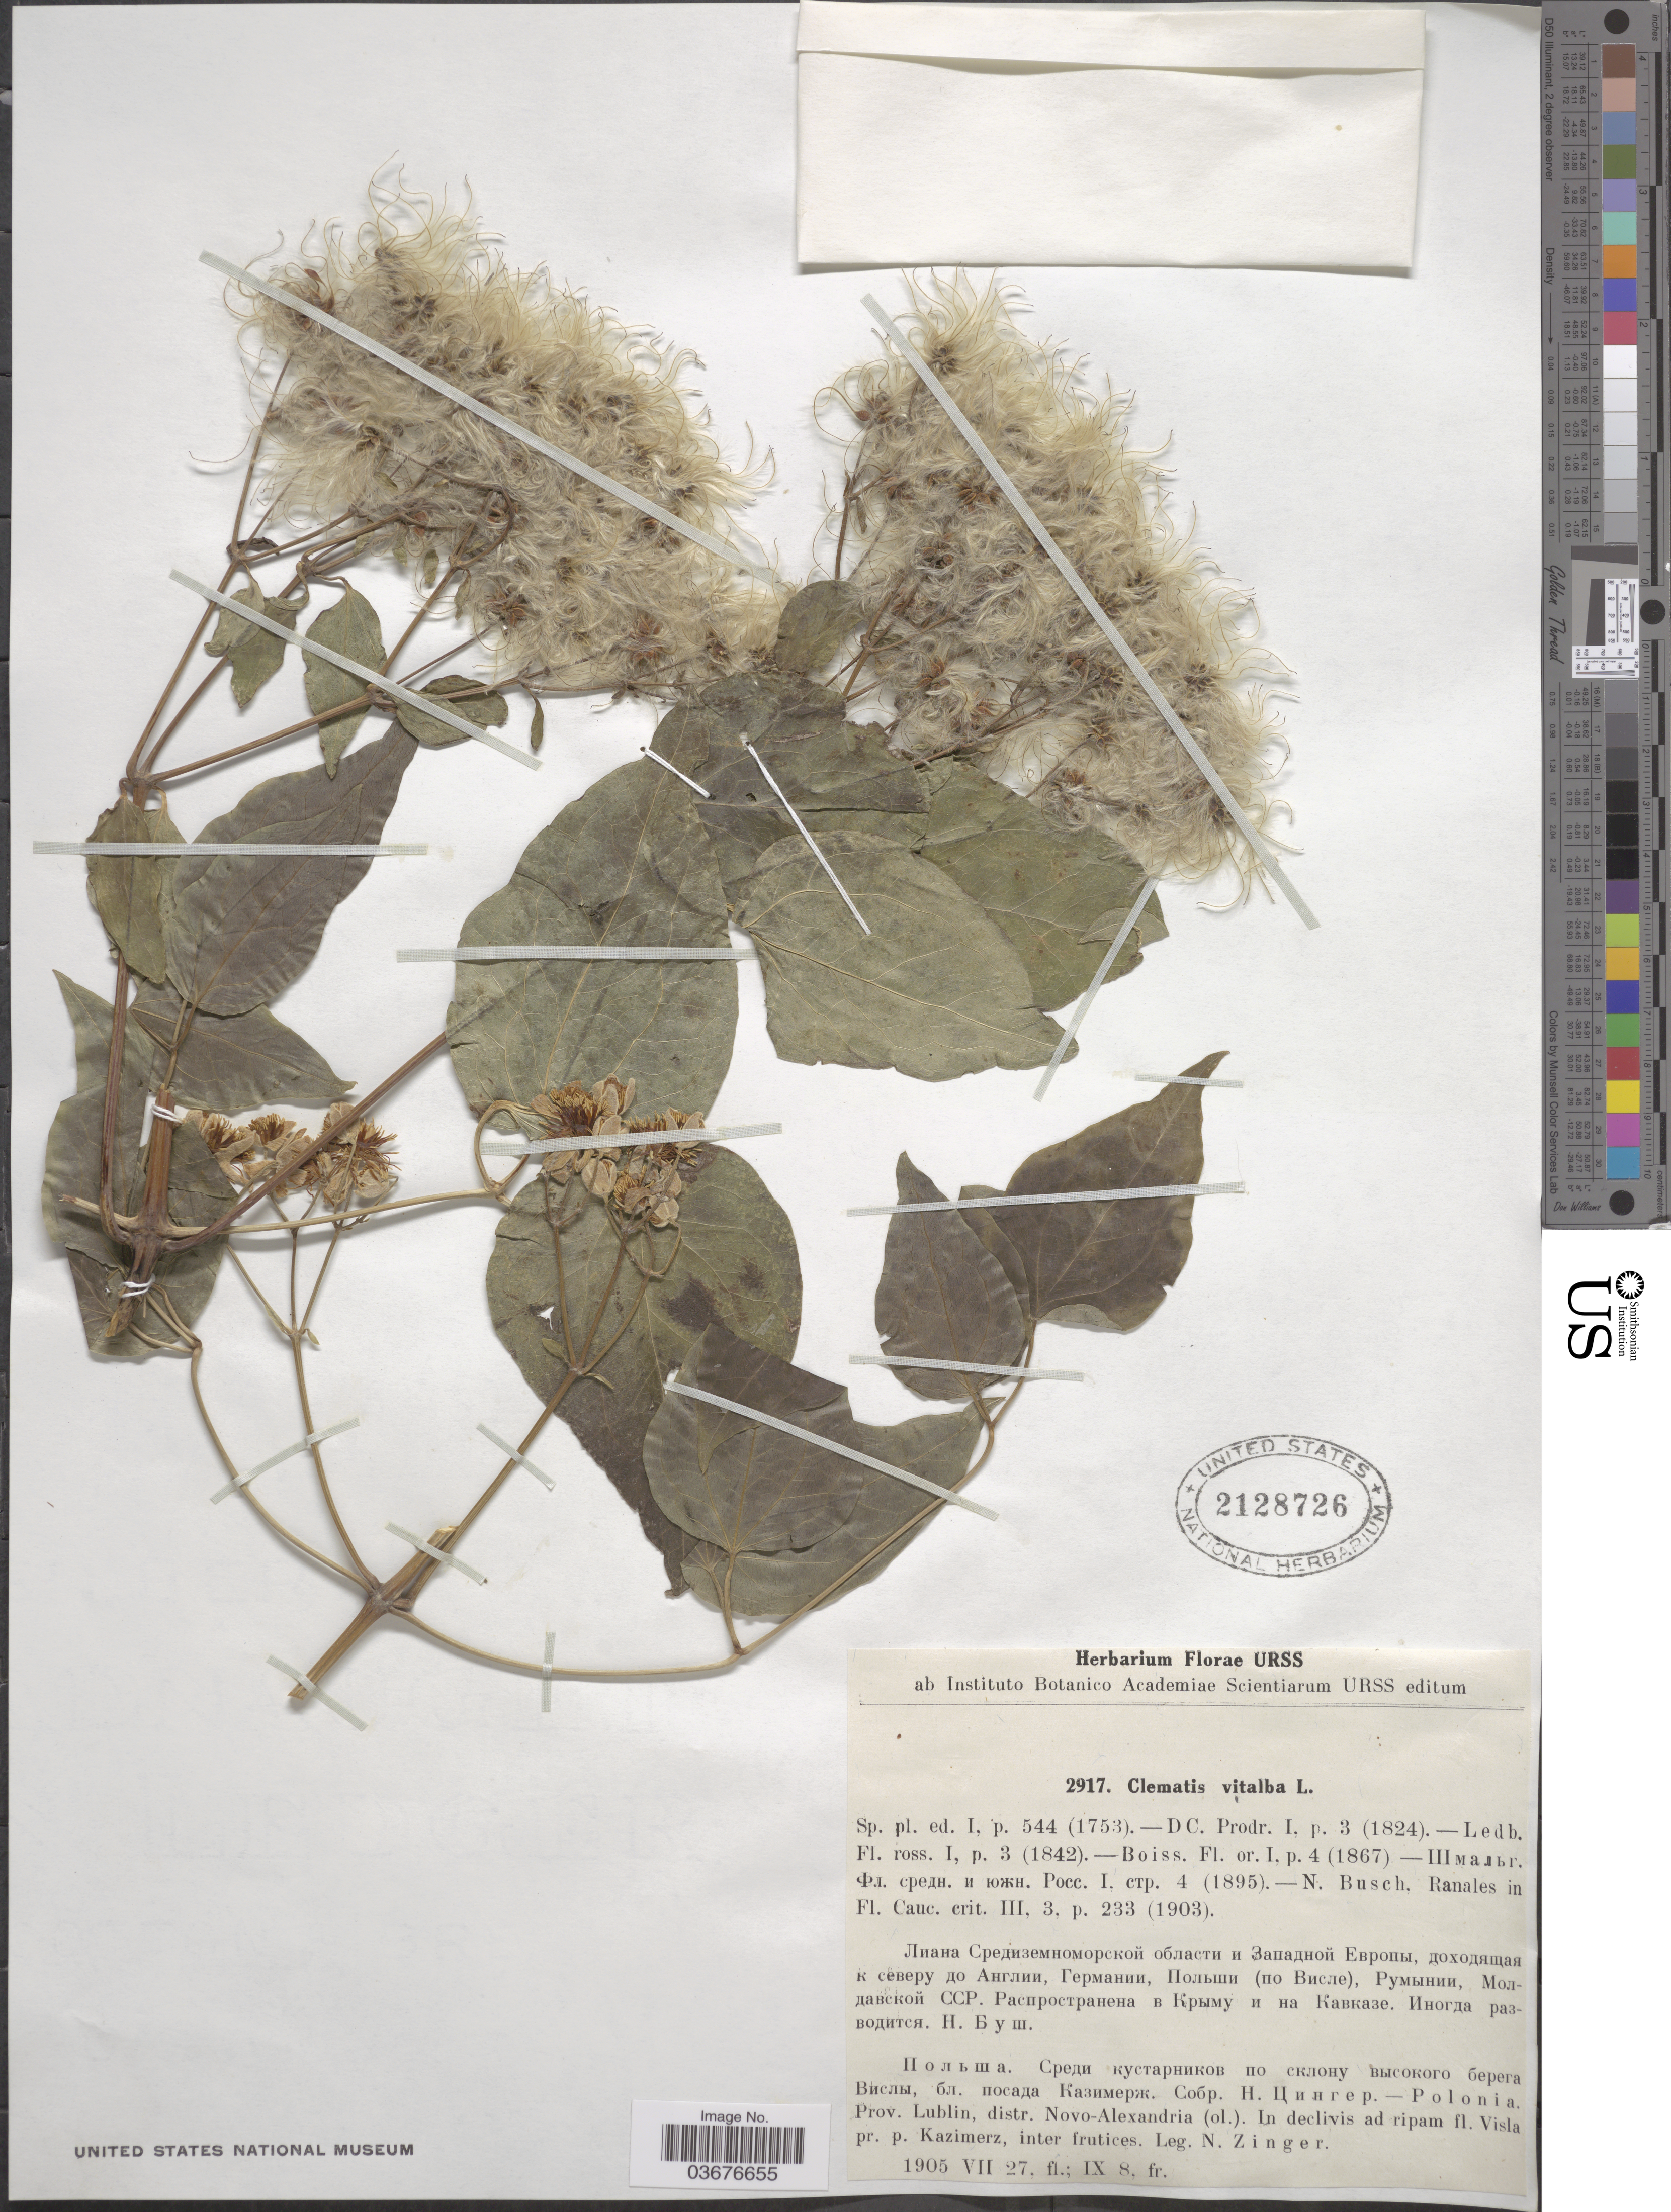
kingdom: Plantae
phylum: Tracheophyta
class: Magnoliopsida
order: Ranunculales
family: Ranunculaceae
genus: Clematis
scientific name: Clematis vitalba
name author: L.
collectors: N. Zinger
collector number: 2917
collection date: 1905-07-27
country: Poland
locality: Polonia. Prov. Lublin, distr. Novo-Alexandria (ol.). In declivis ad ripam fl. Visla pr. p. Kazimerz.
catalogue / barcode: US 2128726